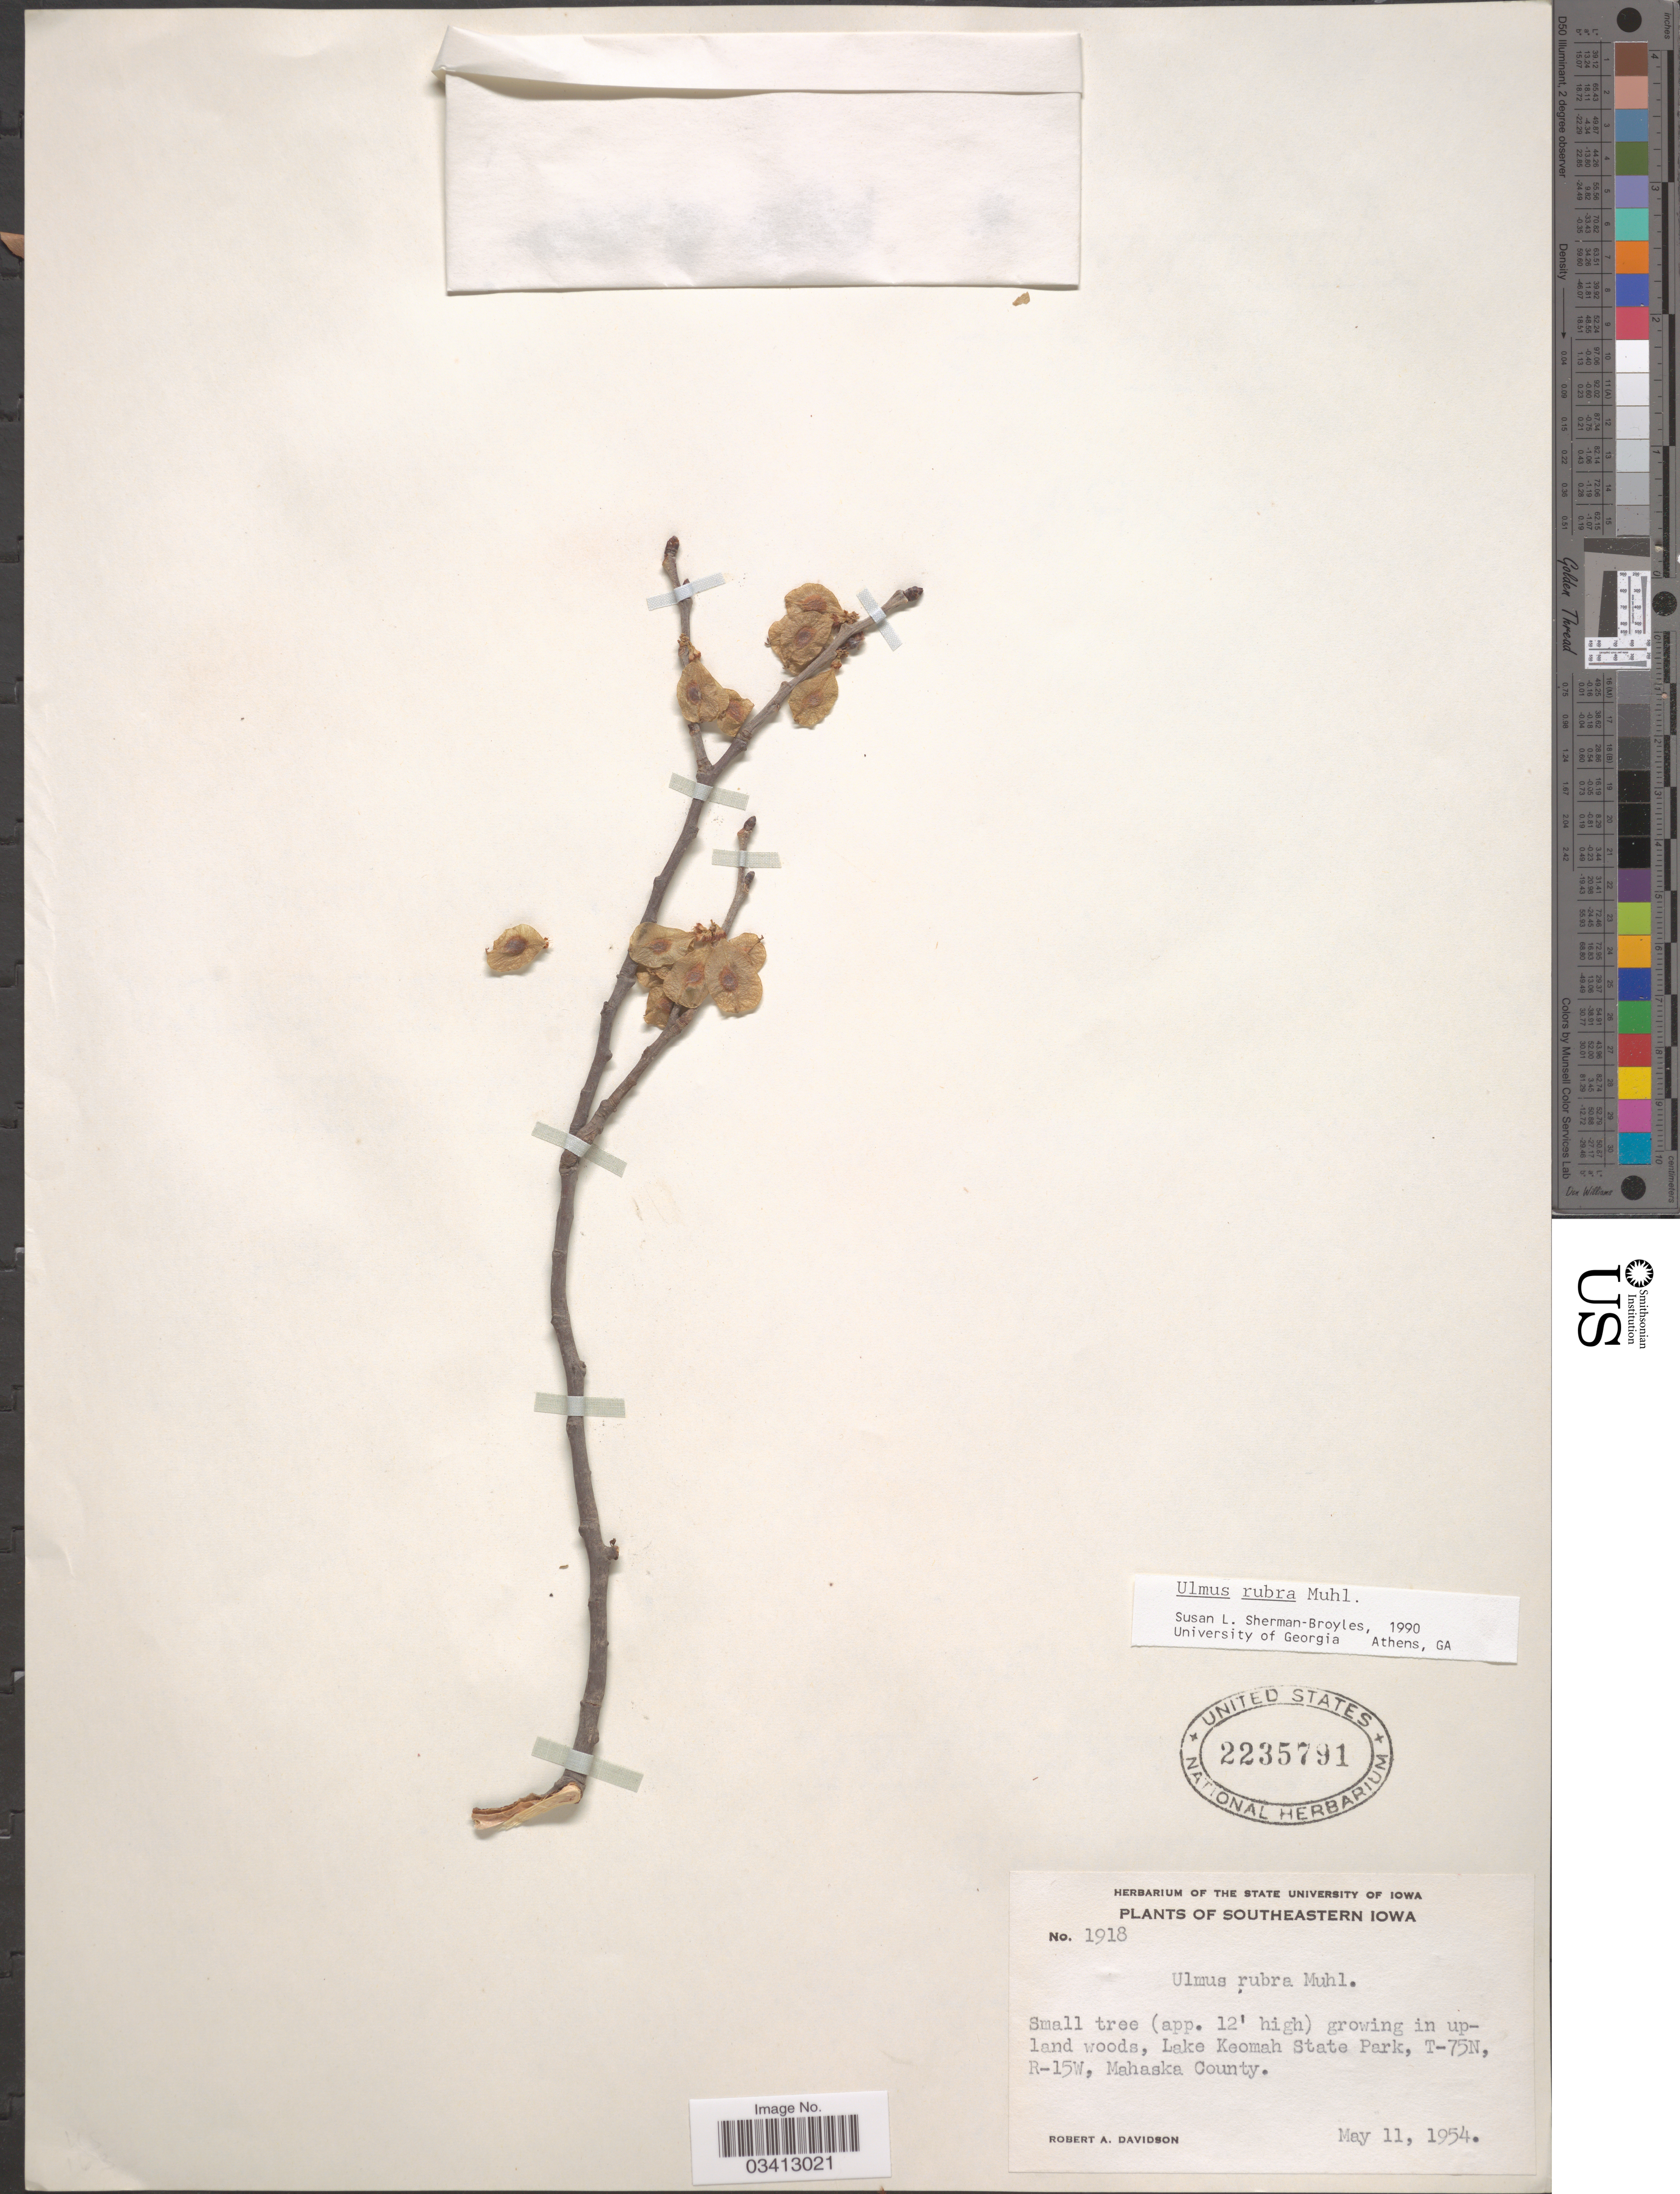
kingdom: Plantae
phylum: Tracheophyta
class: Magnoliopsida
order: Rosales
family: Ulmaceae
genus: Ulmus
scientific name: Ulmus rubra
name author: Muhl.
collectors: R. A. Davidson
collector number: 1918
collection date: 1954-05-11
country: United States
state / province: Iowa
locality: Southeastern Iowa. Lake Keomah State Park, T-75N, R-15W, Mahaska County.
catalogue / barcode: US 2235791